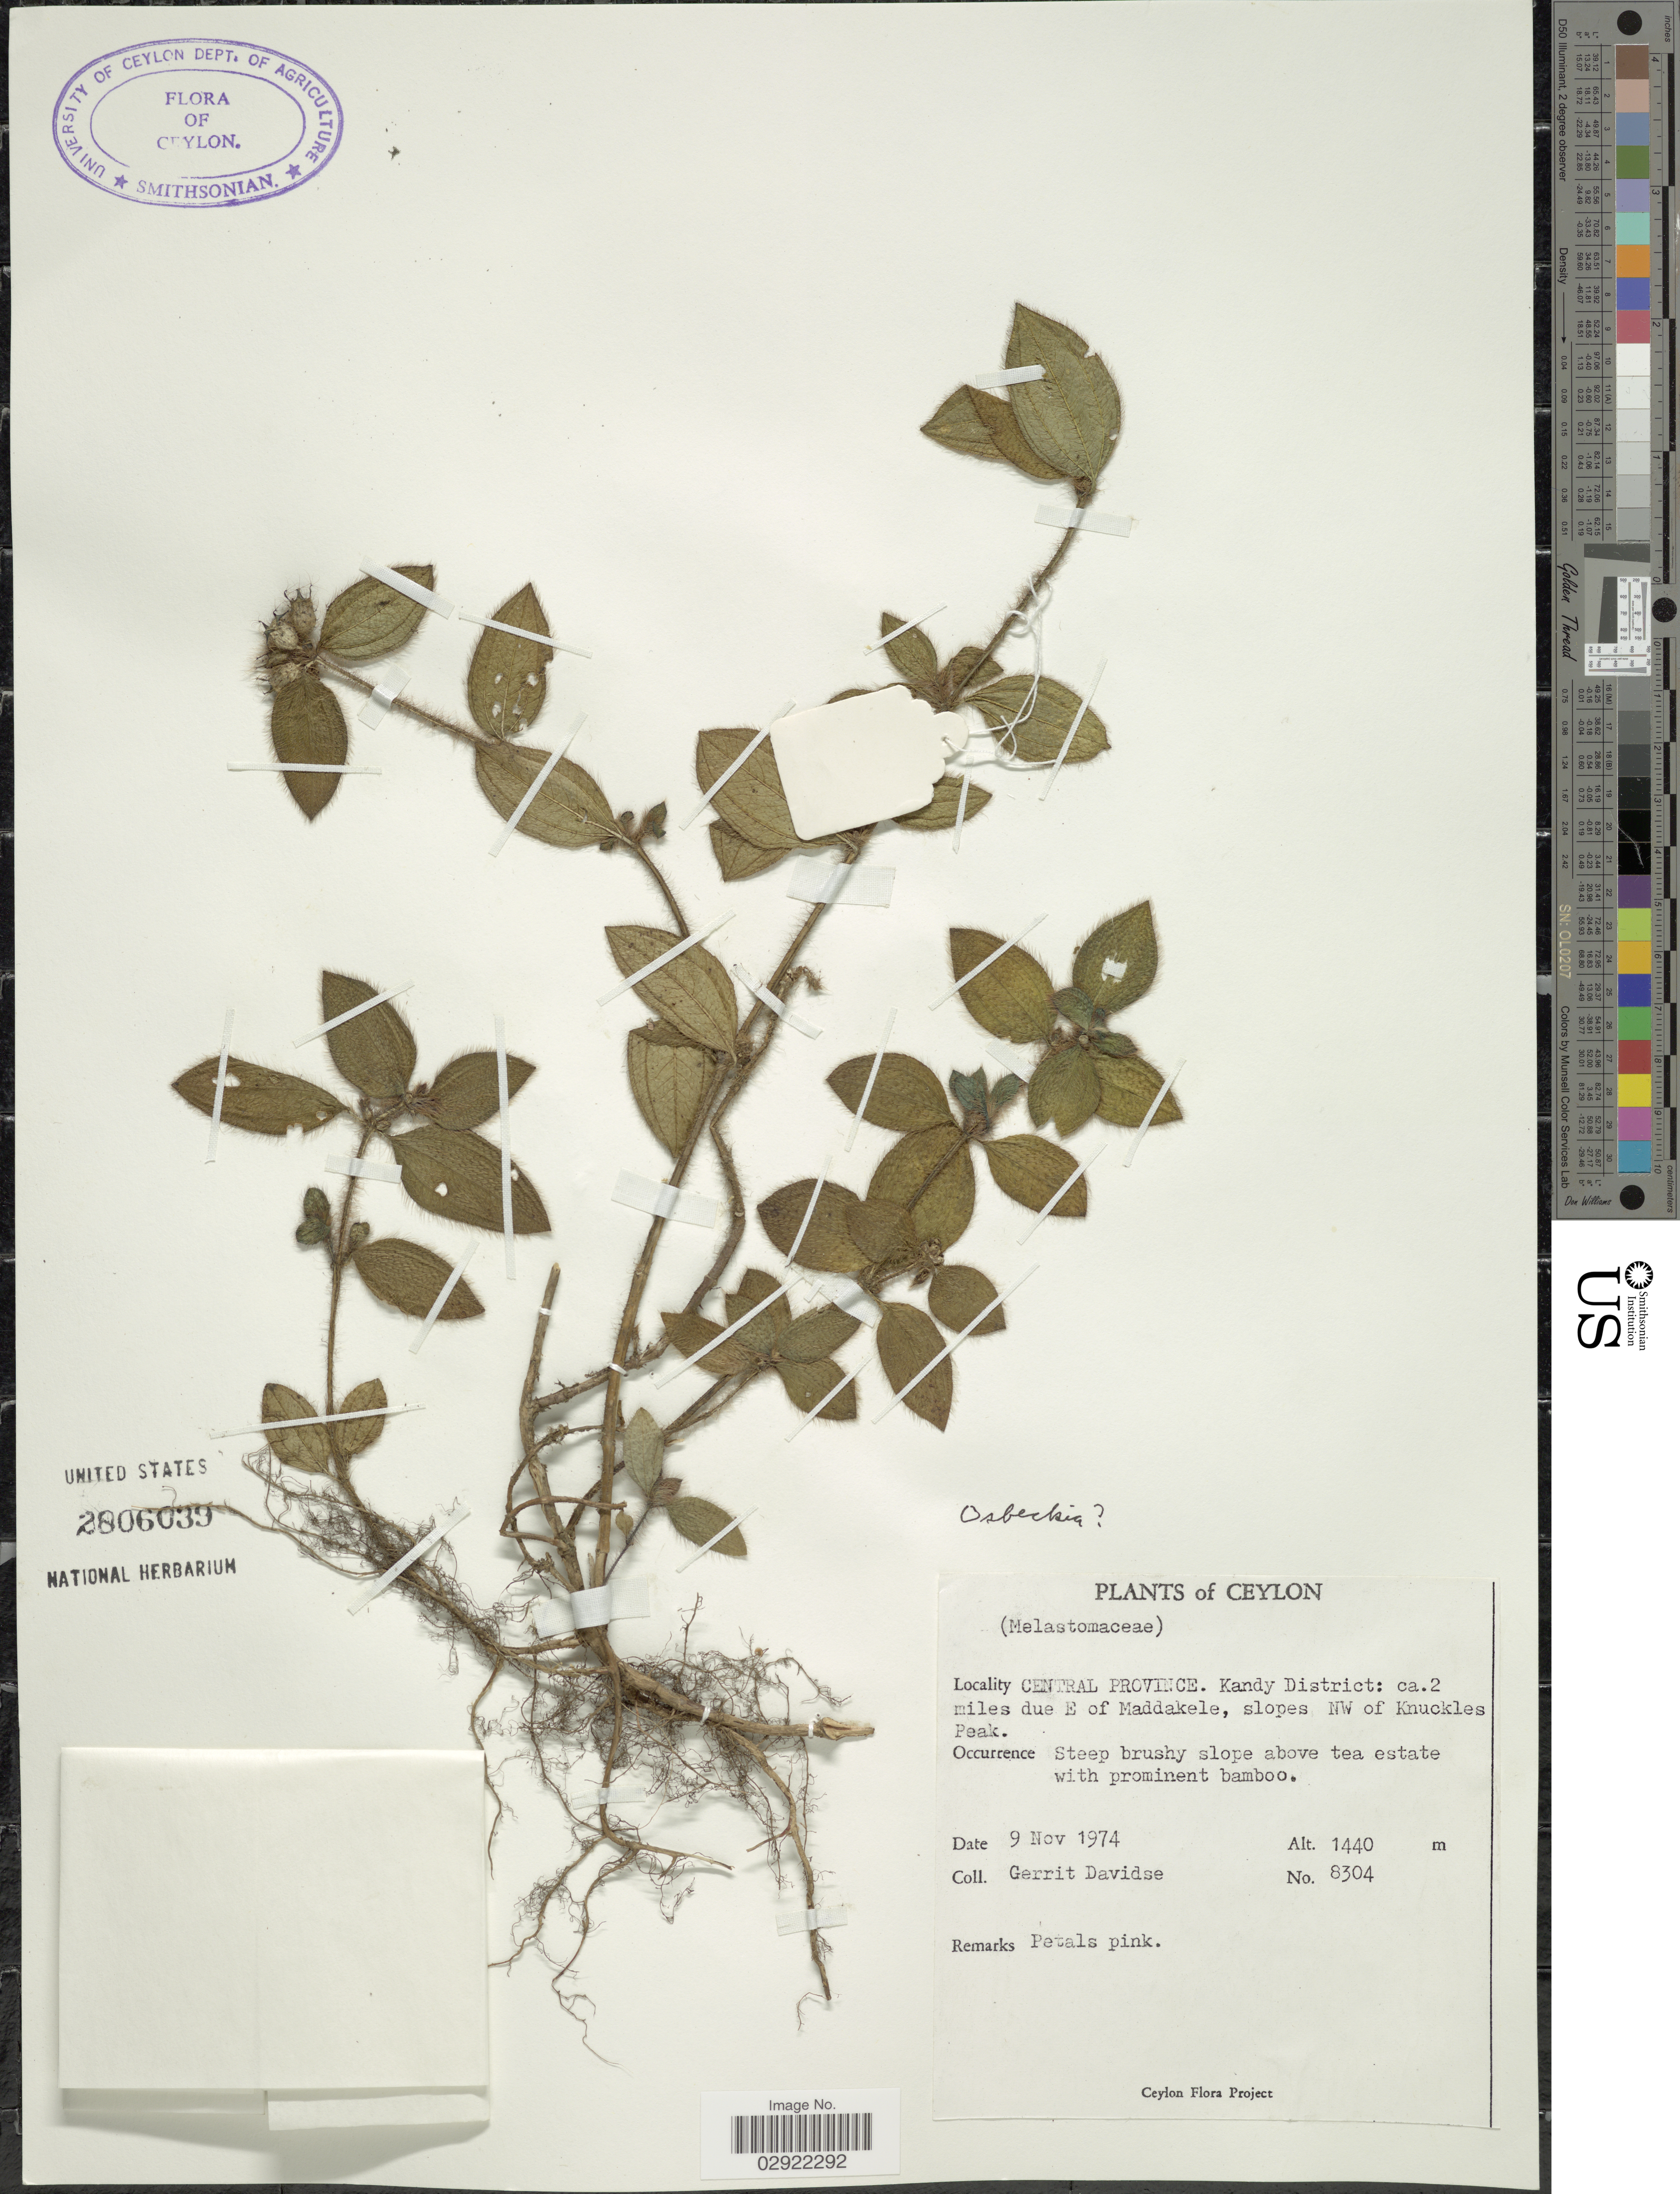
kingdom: Plantae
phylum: Tracheophyta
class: Magnoliopsida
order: Myrtales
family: Melastomataceae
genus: Osbeckia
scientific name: Osbeckia sp.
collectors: G. Davidse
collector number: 8304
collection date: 1974-11-09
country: Sri Lanka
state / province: Central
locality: Ceylon. Kandy District: ca. 2 miles due E. of Maddakele, slopes NW of Knuckles Peak.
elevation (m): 1440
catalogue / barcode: US 2806039